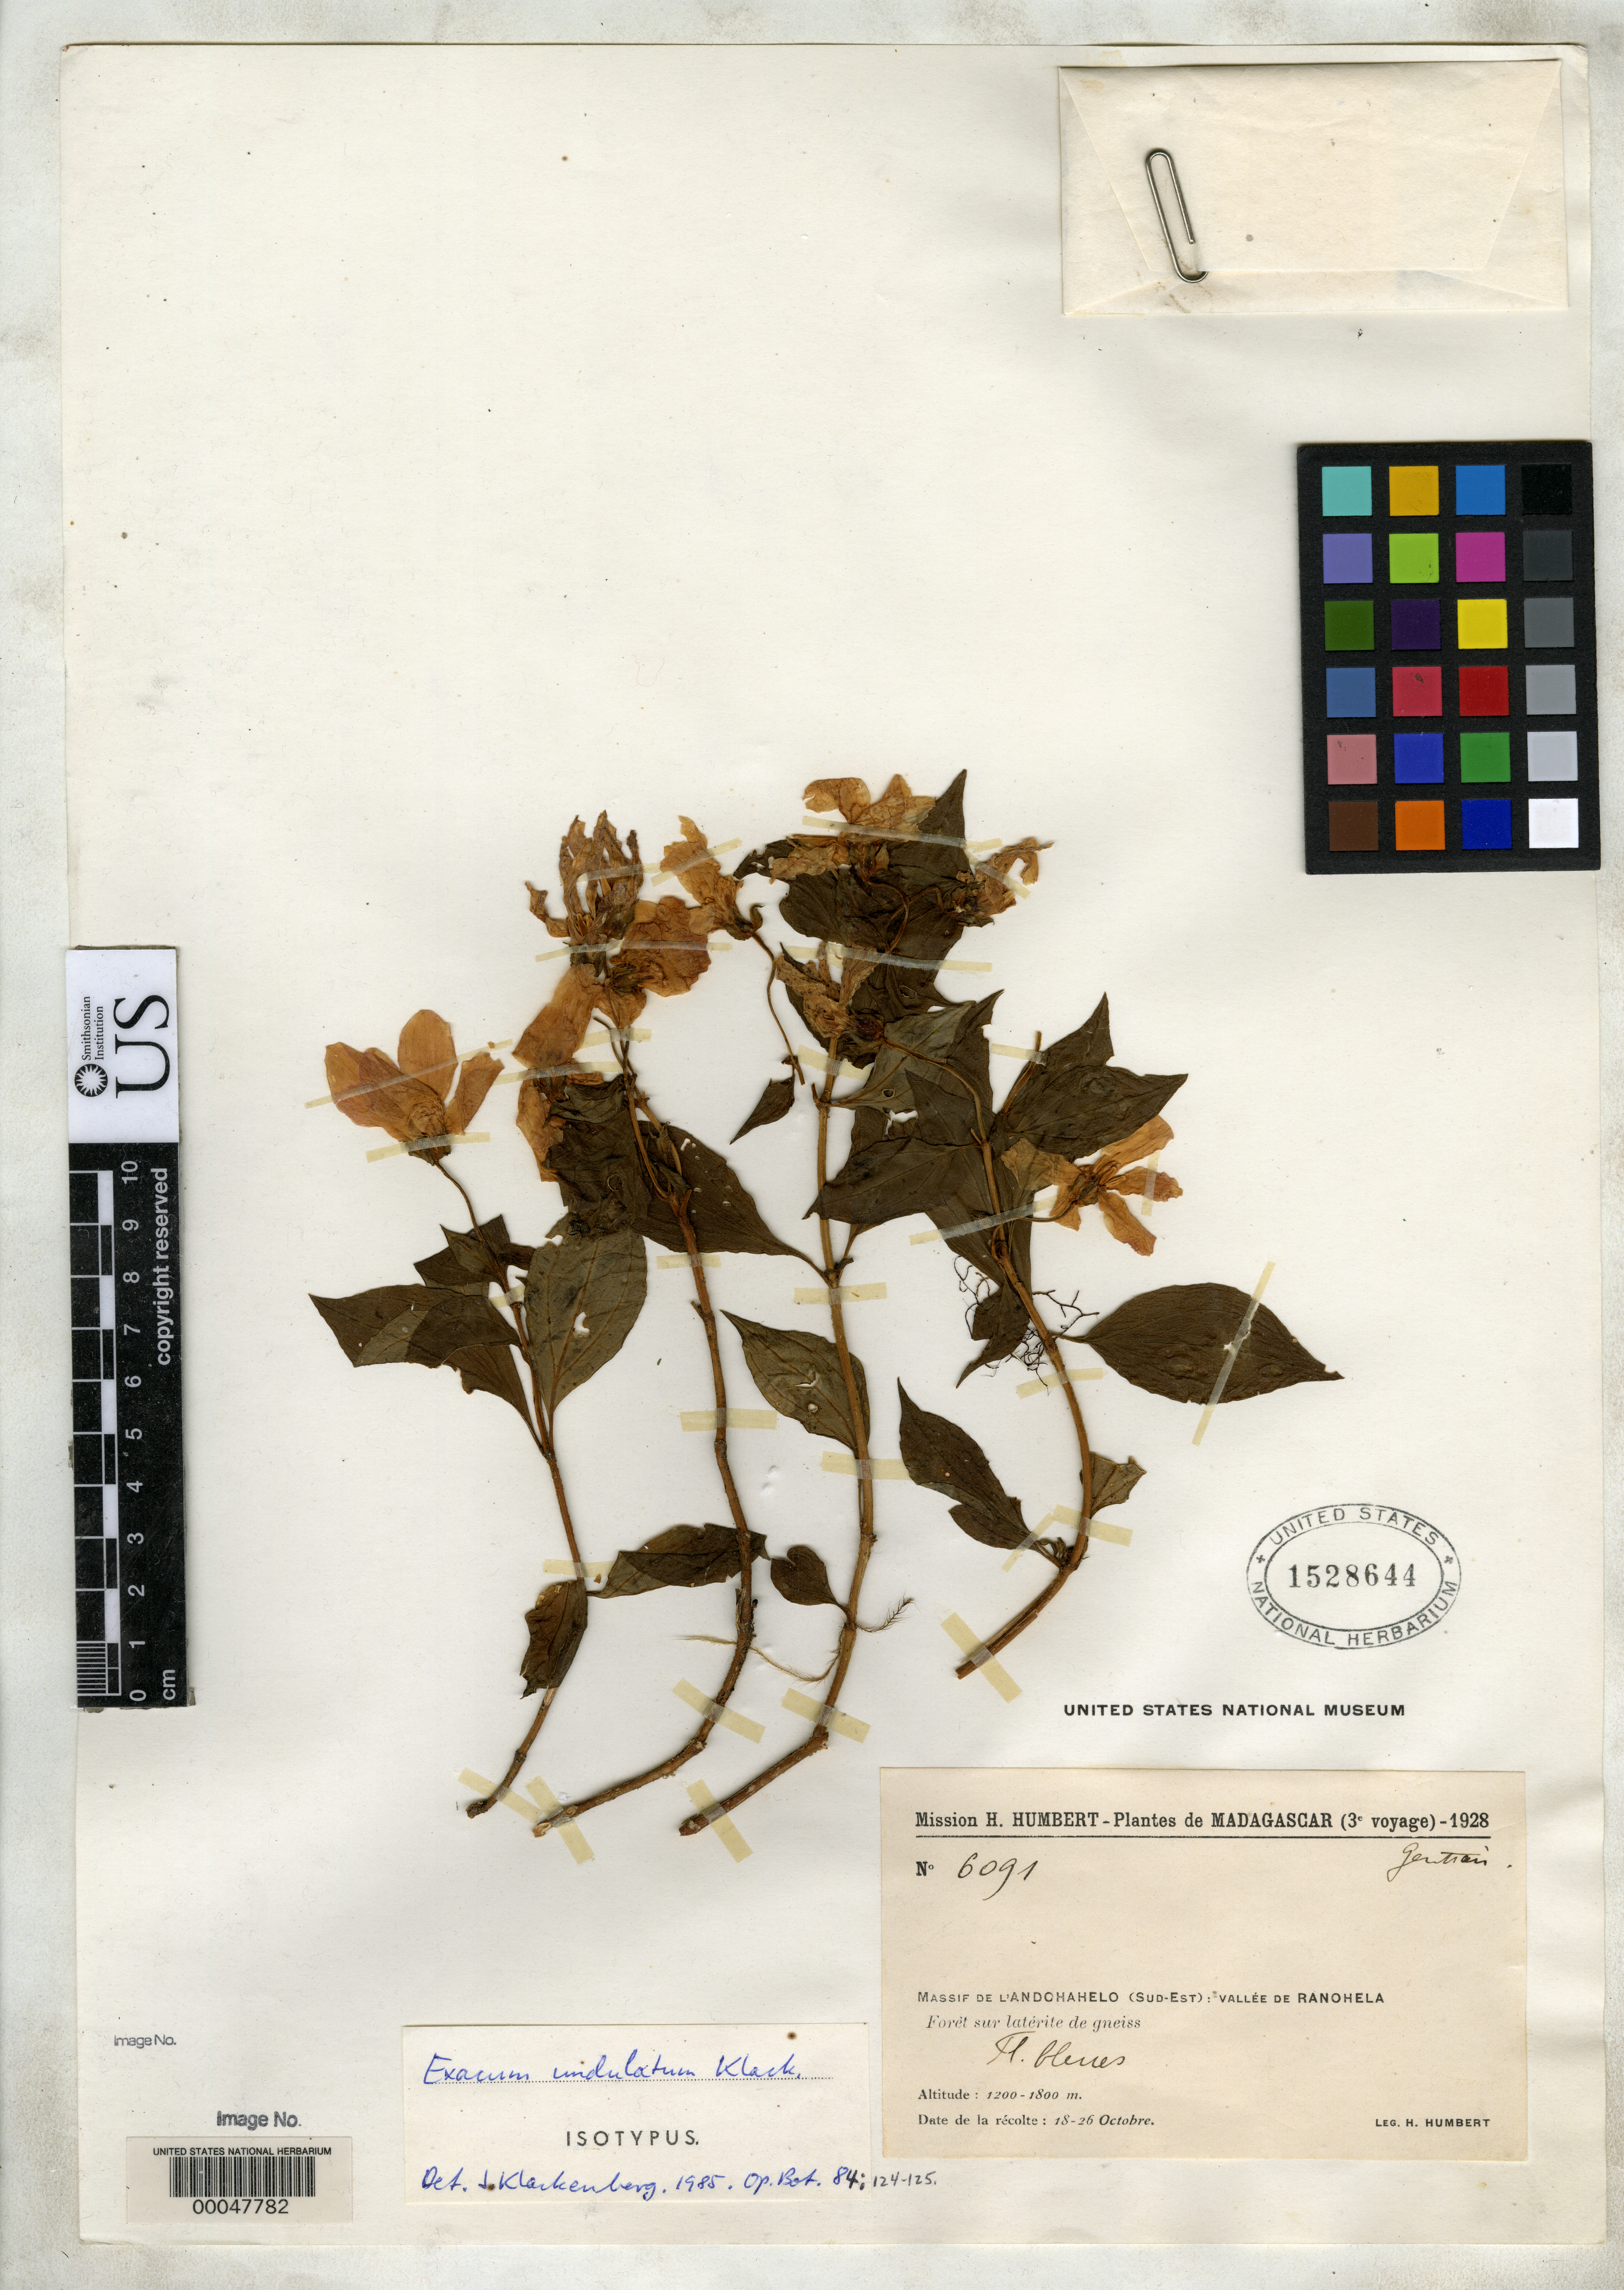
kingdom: Plantae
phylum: Tracheophyta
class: Magnoliopsida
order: Gentianales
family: Gentianaceae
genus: Exacum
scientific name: Exacum undulatum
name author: Klackenburg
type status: Isotype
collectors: H. Humbert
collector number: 6091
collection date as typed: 18 Oct 1928 to 26 Oct 1928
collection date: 1928-10-18/1928-10-26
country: Madagascar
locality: Massif de l'Andohahelo, Ranohela Valley.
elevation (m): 1200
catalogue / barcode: US 1528644